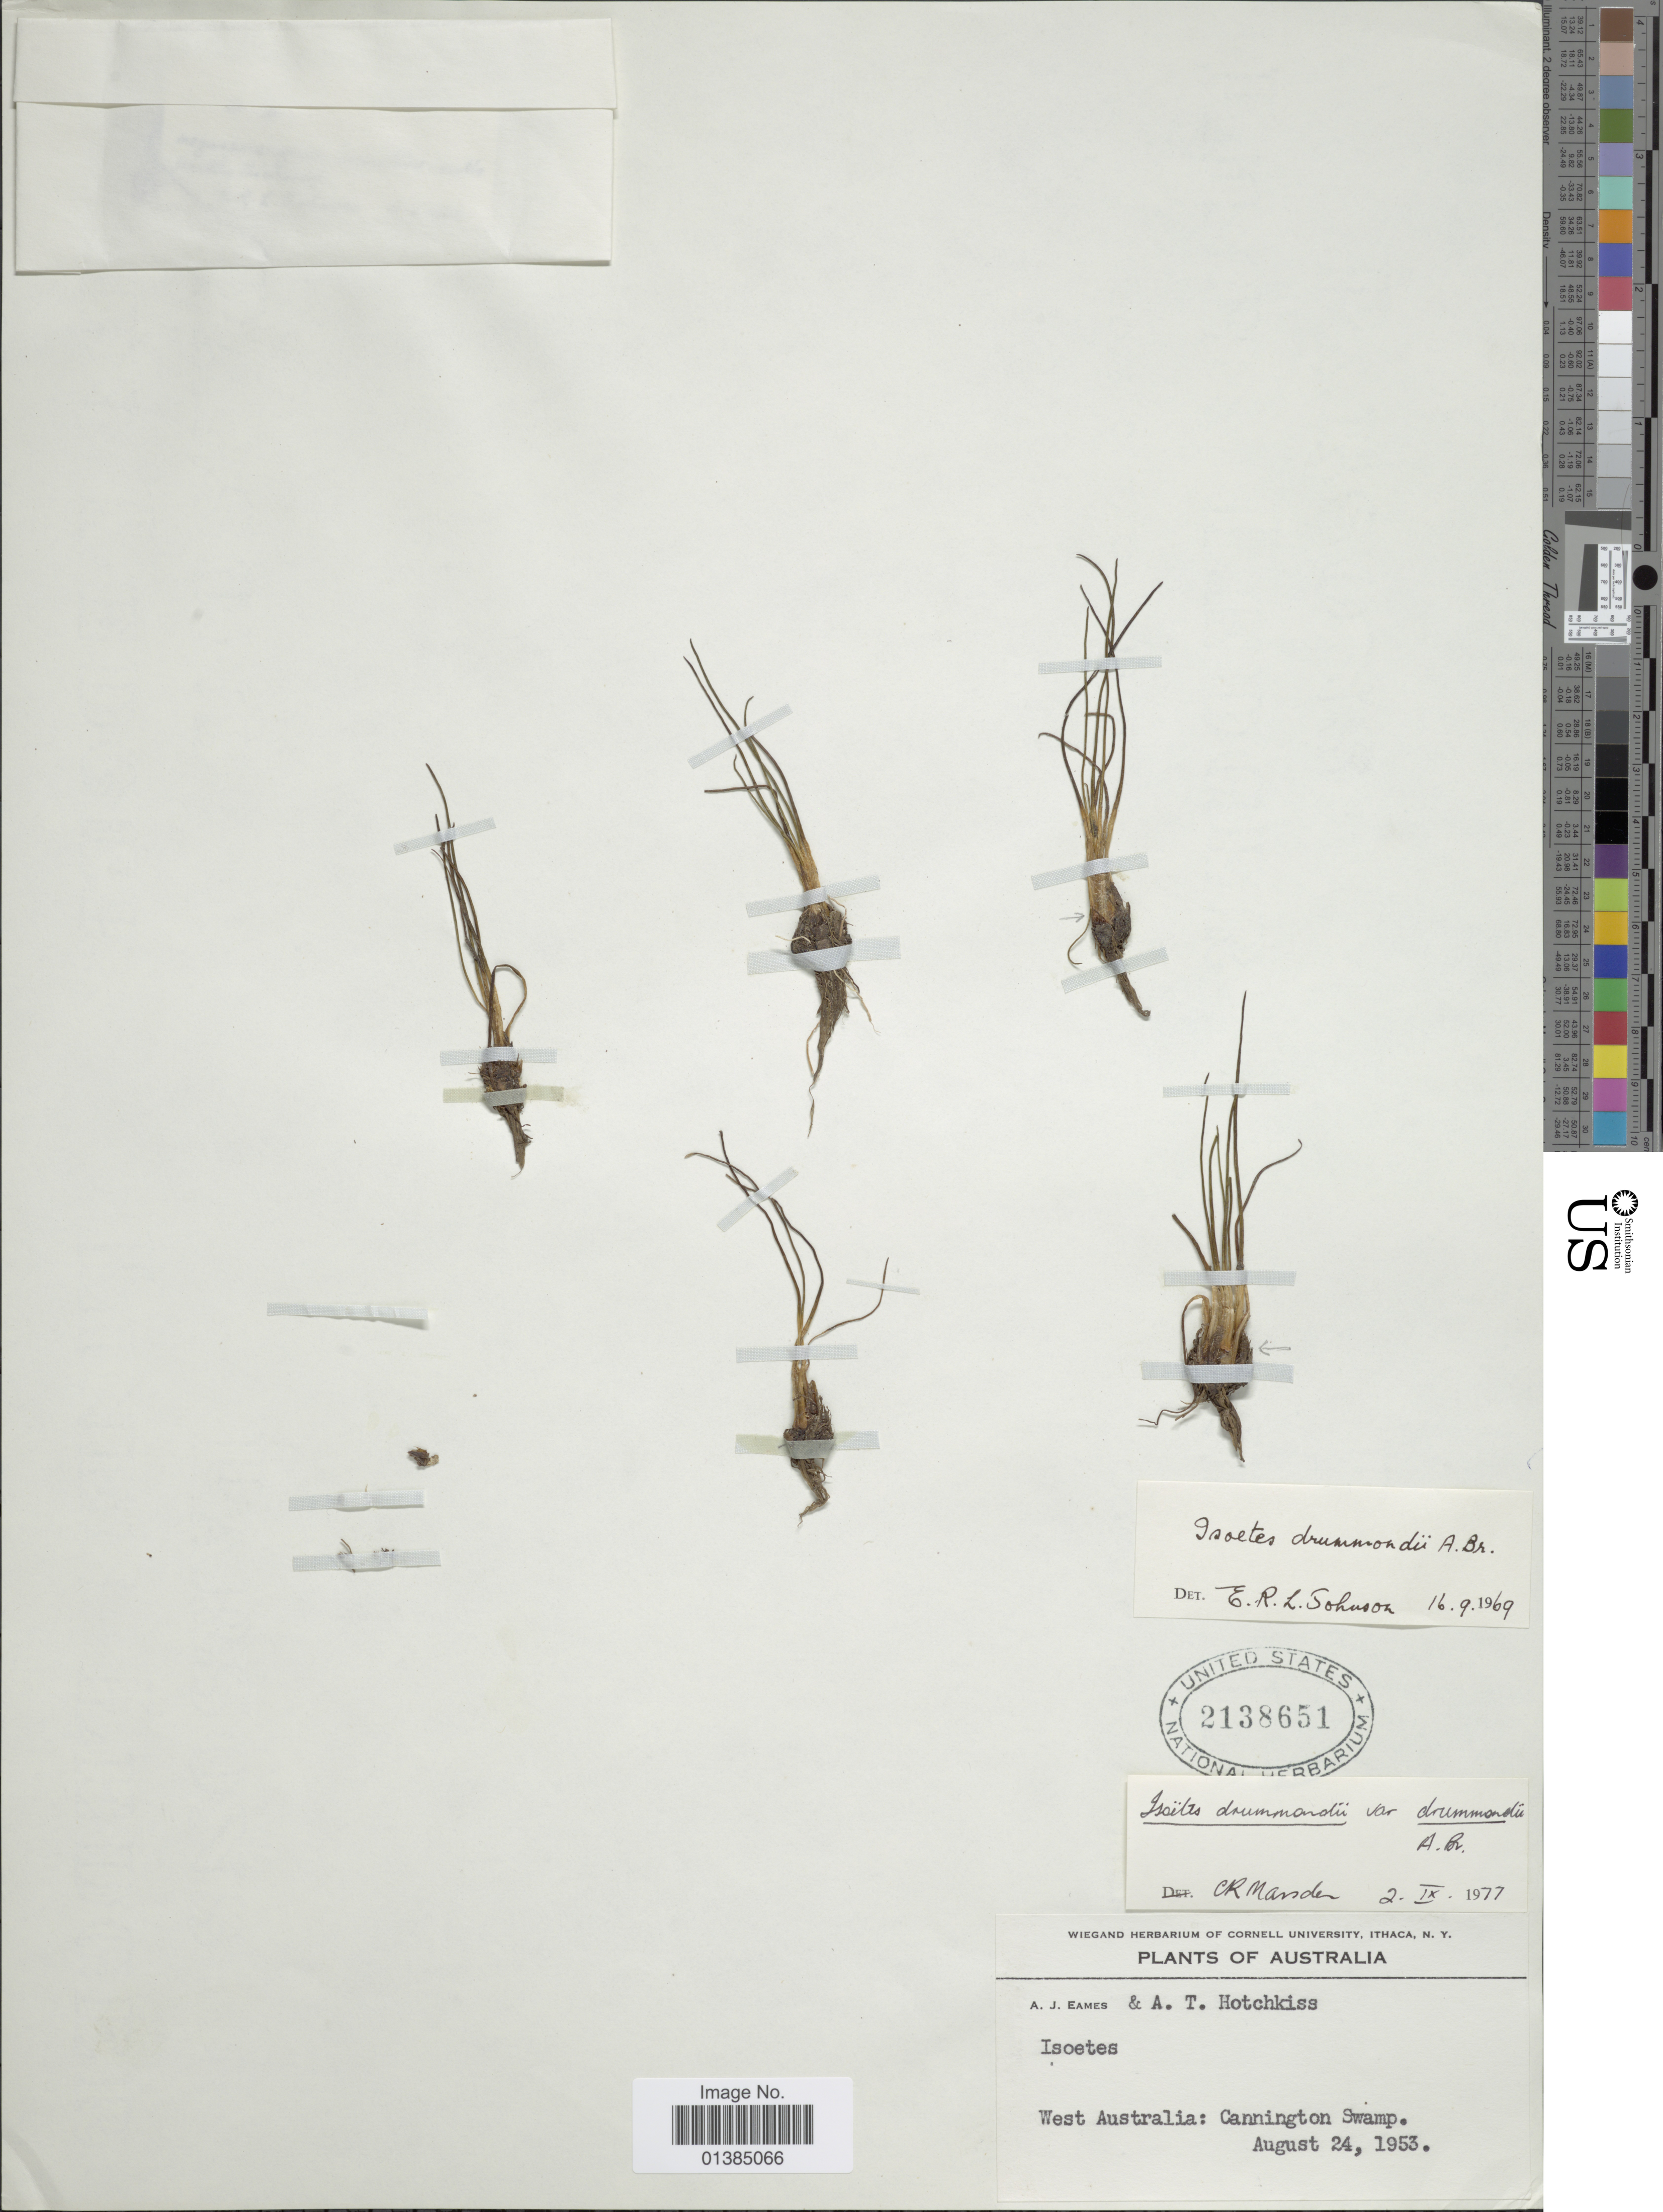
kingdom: Plantae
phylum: Tracheophyta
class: Lycopodiopsida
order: Isoetales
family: Isoetaceae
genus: Isoetes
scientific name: Isoetes drummondii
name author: A. Braun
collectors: A. J. Eames & A. Hotchkiss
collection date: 1953-08-24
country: Australia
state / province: Western Australia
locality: West Australia: Cannington Swamp.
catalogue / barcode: US 2138651